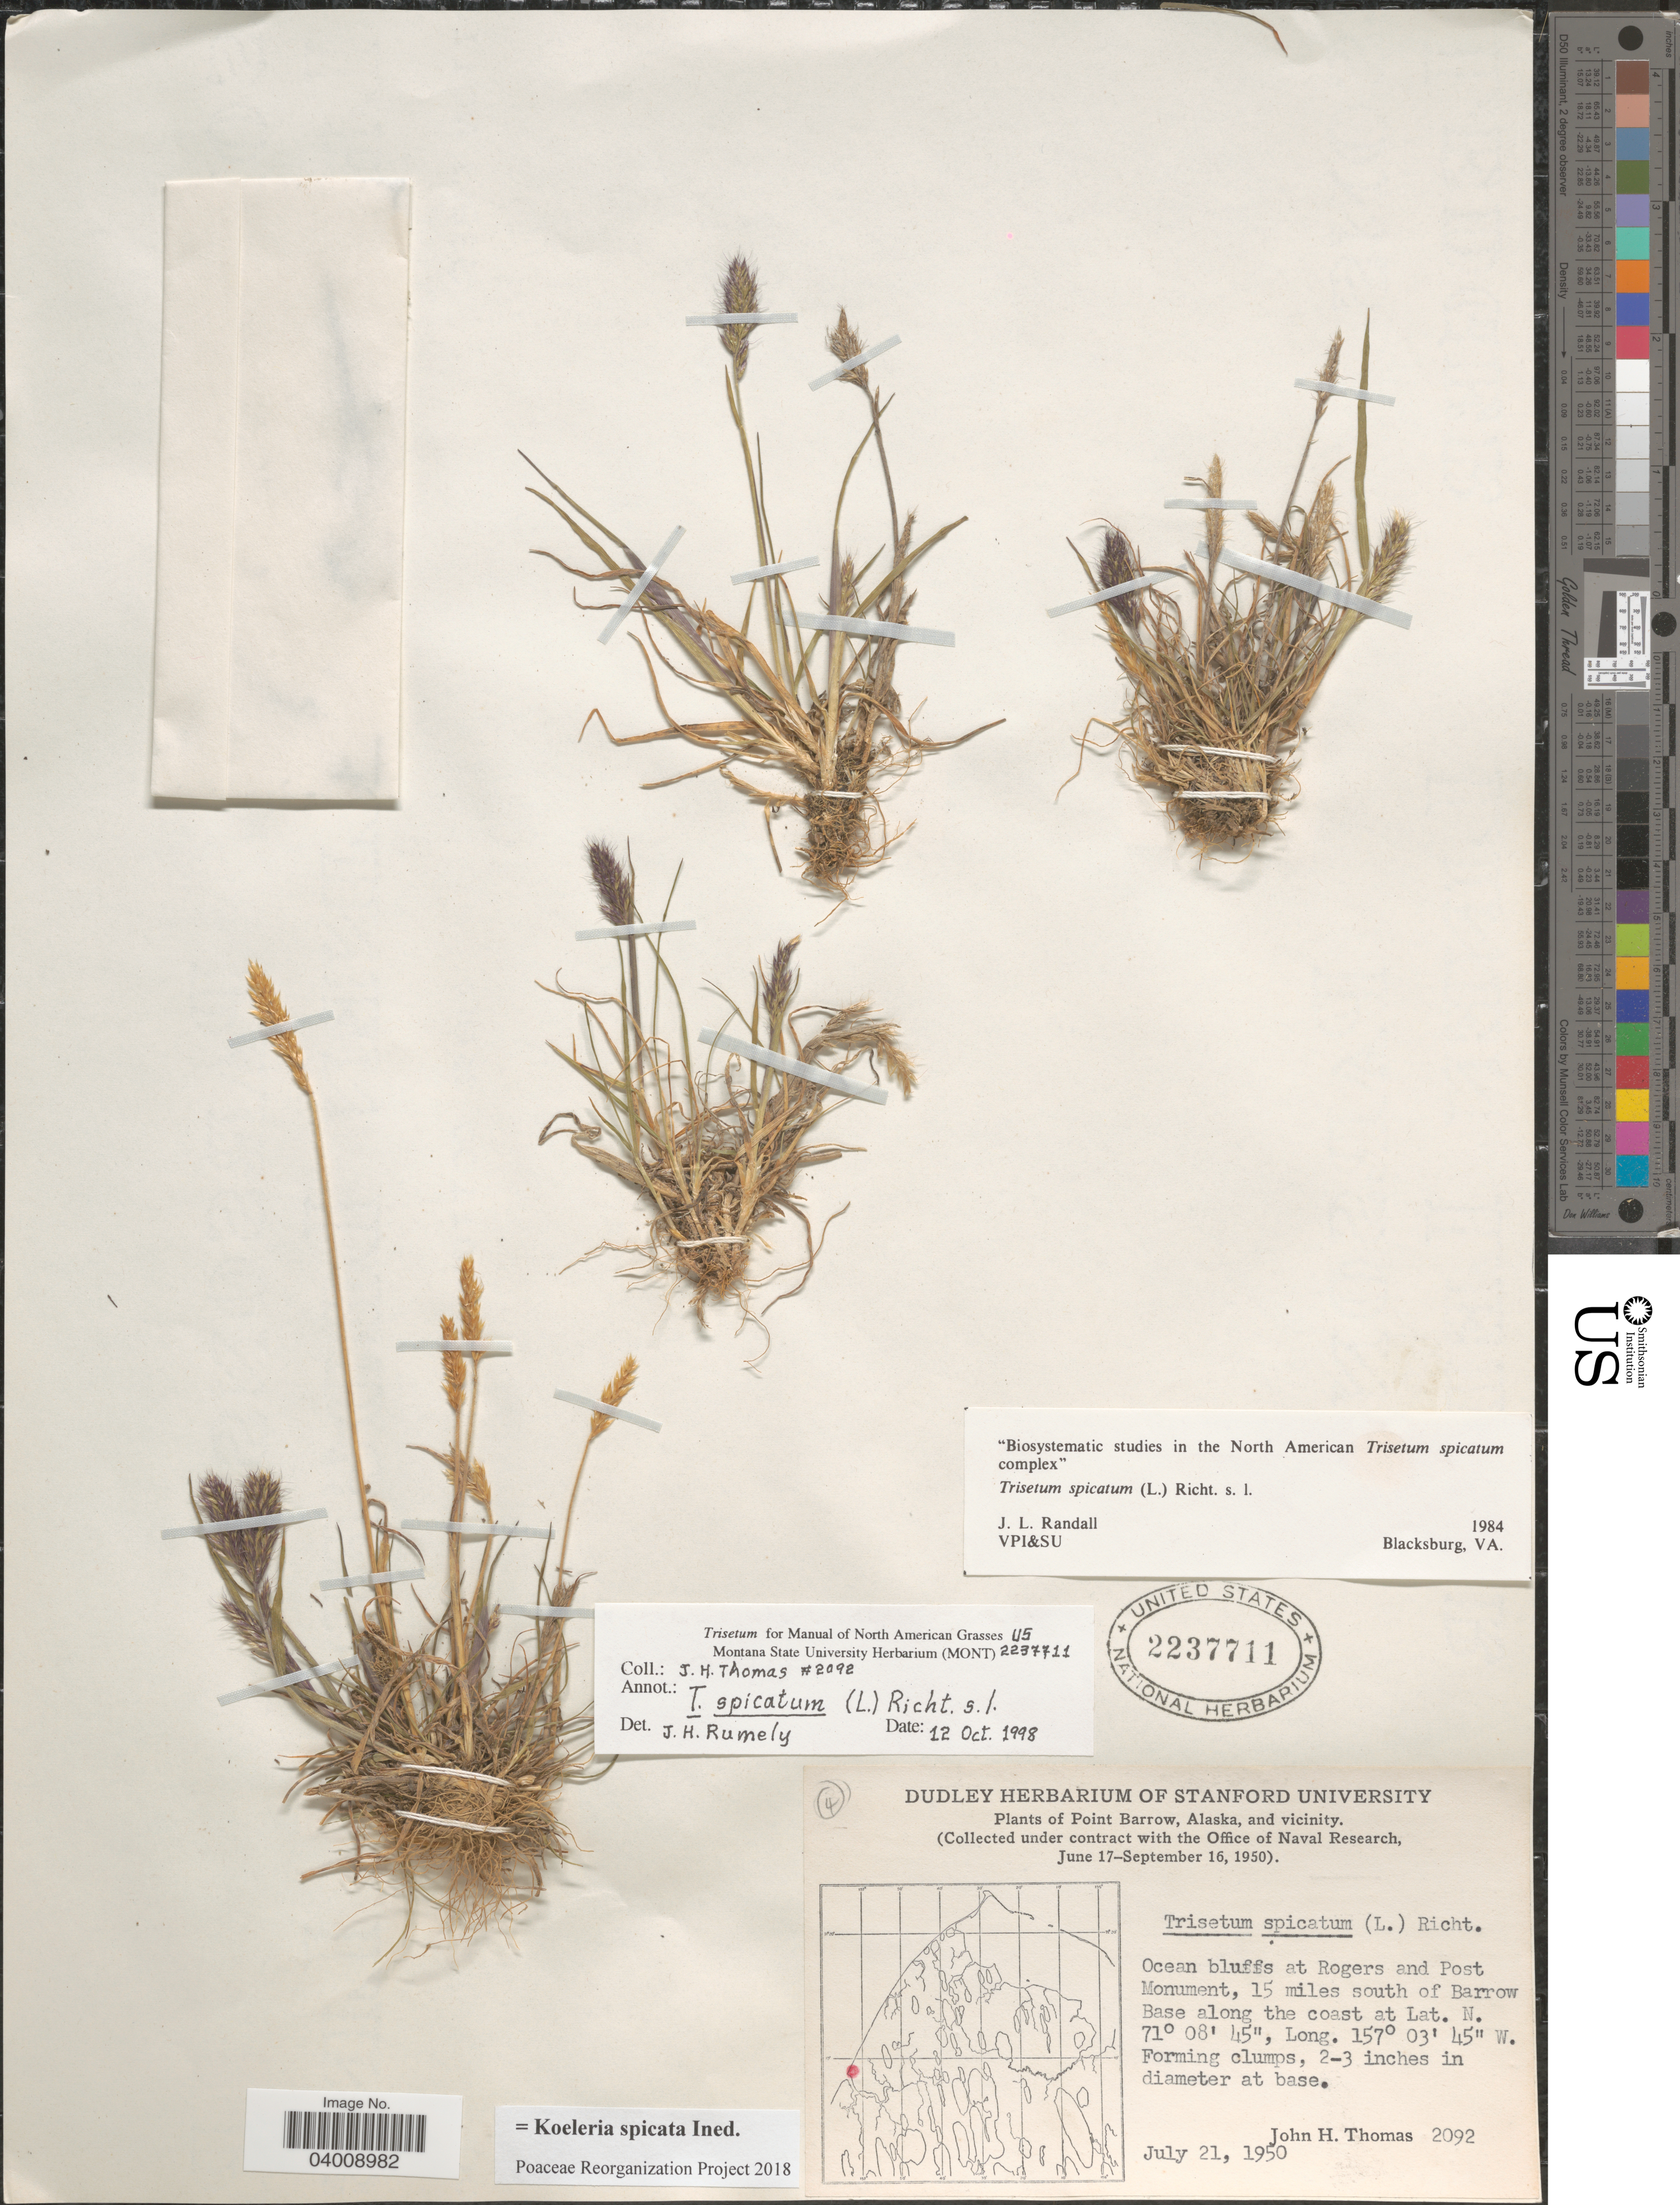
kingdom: Plantae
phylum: Tracheophyta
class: Liliopsida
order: Poales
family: Poaceae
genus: Koeleria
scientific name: Koeleria spicata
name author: (L.) Barberá et al.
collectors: J. H. Thomas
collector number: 2092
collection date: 1950-07-21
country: United States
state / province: Alaska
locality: Point Barrow, Alaska, and vicinity. Ocean bluffs at Rogers and Post Monument, 15 miles south of Barrow Base along the coast.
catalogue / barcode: US 2237711